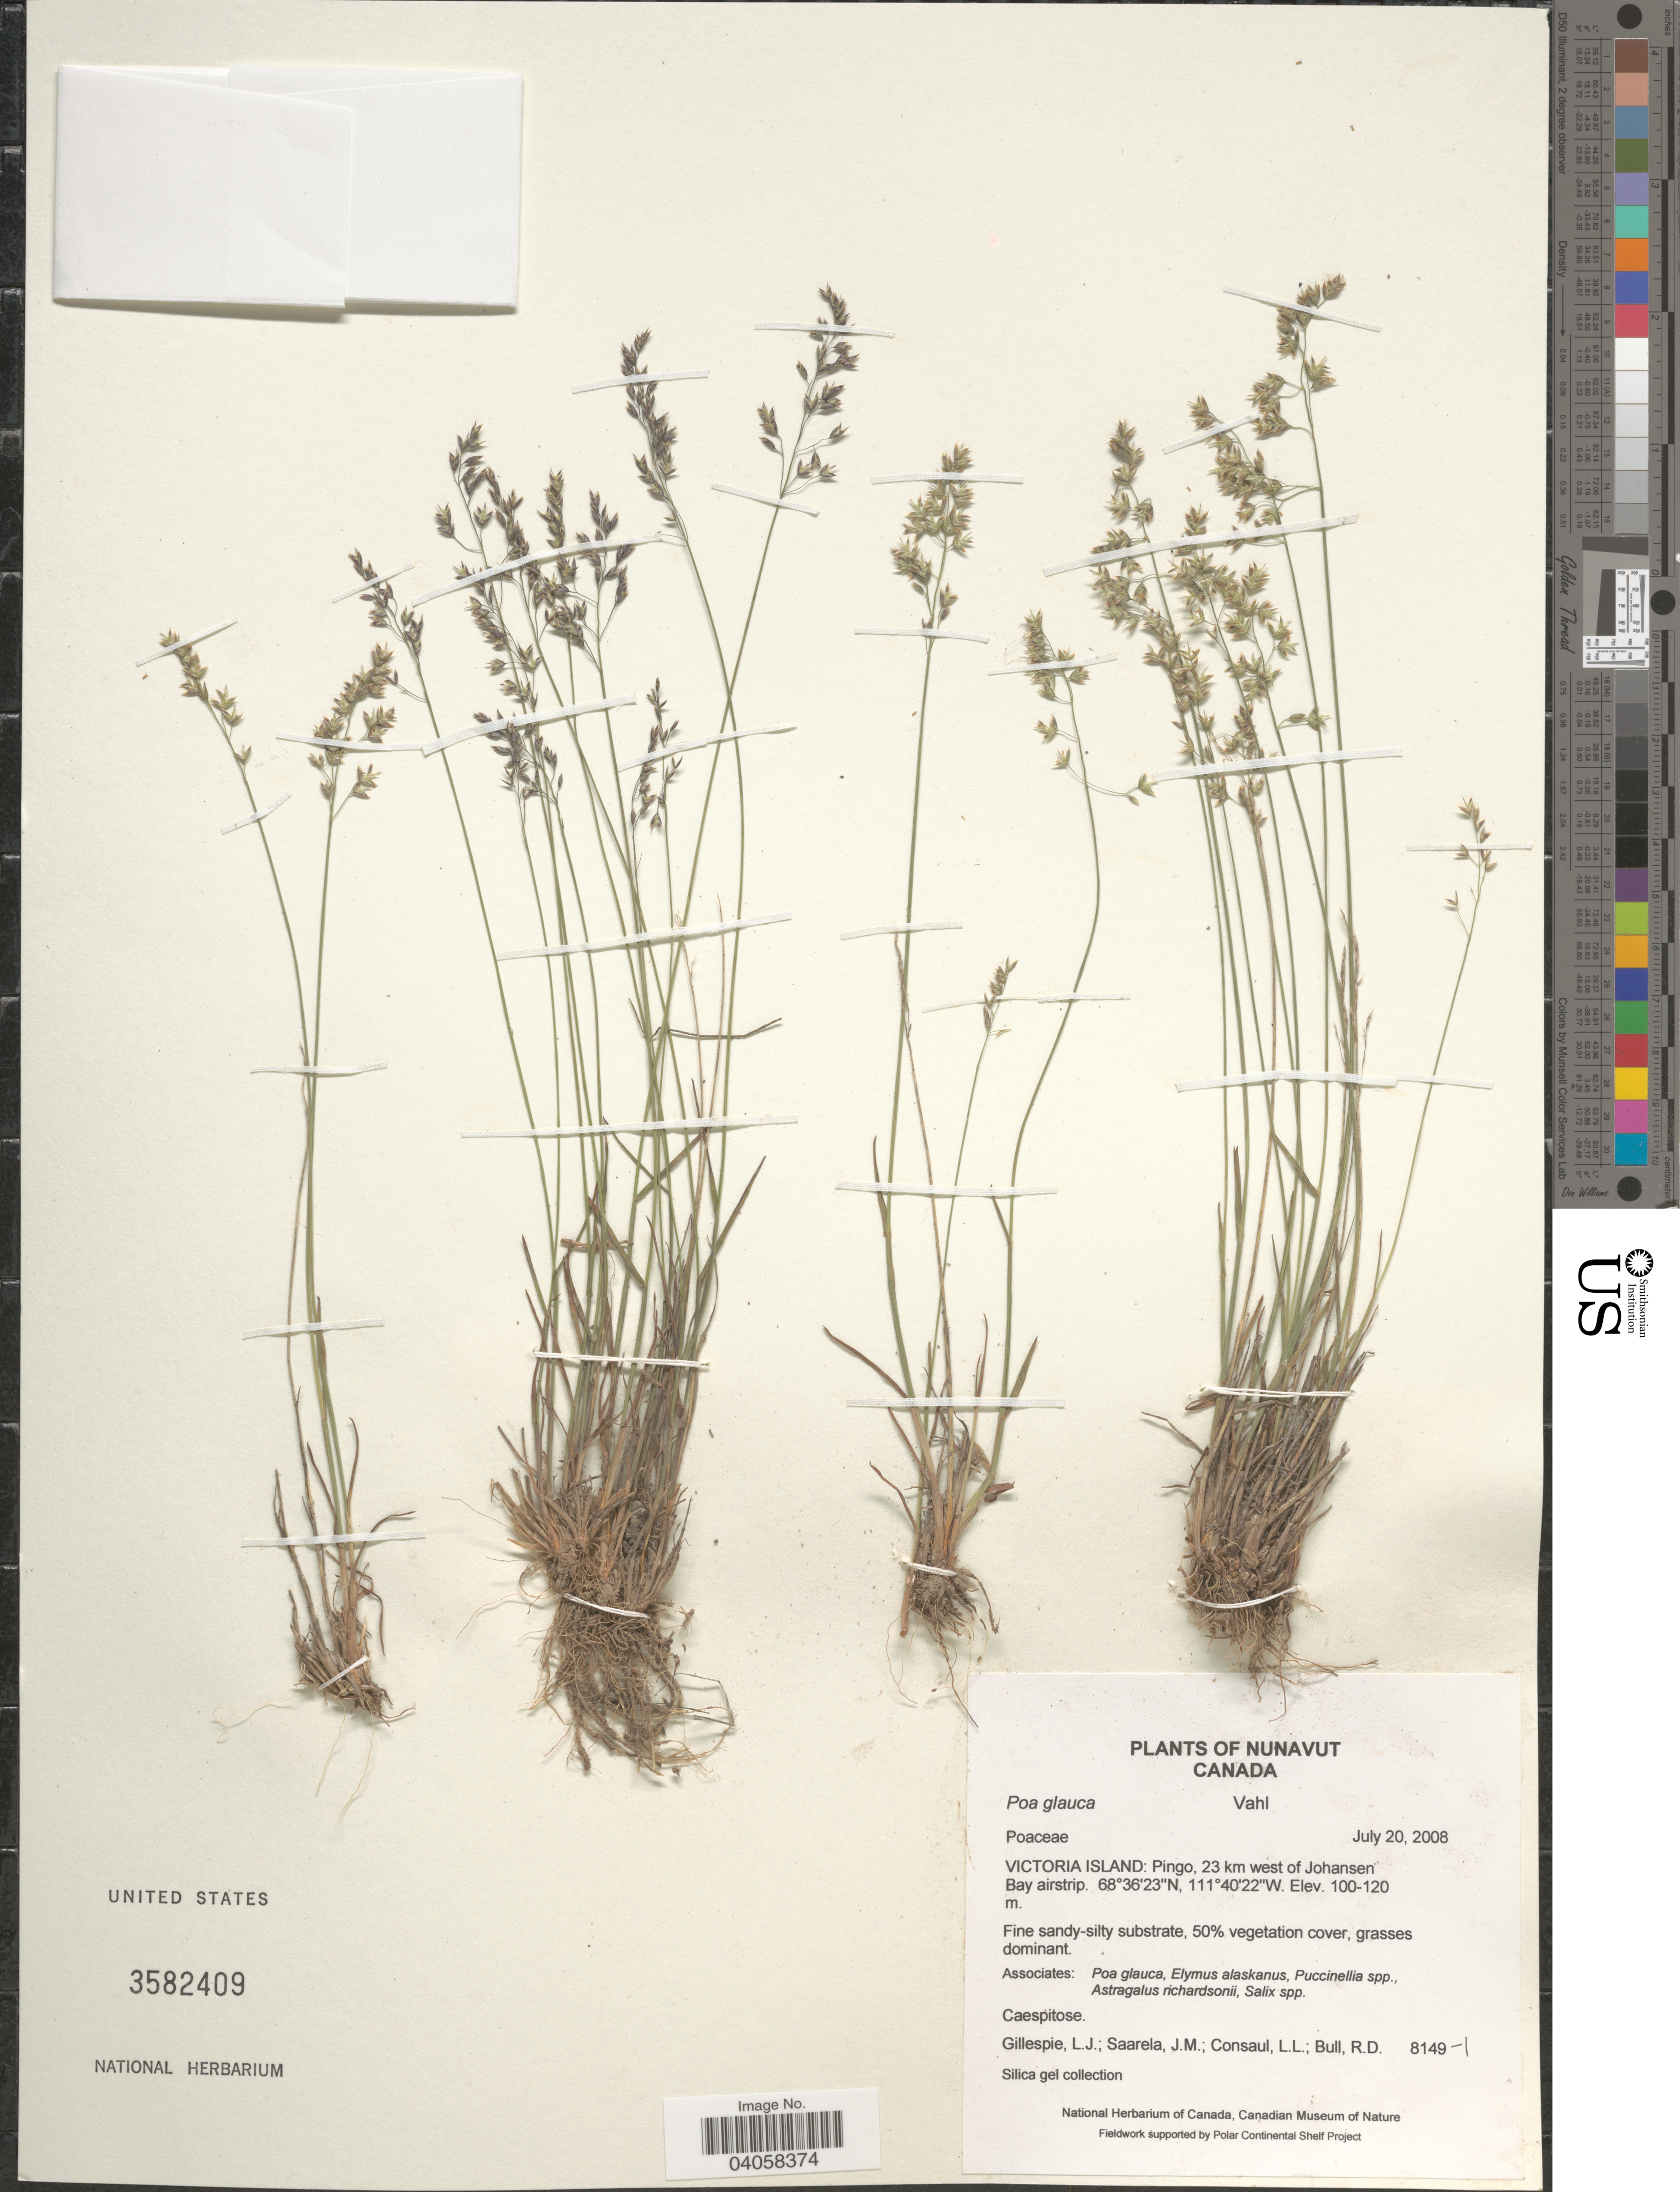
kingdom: Plantae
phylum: Tracheophyta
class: Liliopsida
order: Poales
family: Poaceae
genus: Poa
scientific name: Poa glauca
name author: Vahl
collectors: L. Gillespie, J. Saarela, L. Consaul & R. Bull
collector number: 8149-1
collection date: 2008-07-20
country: Canada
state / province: Nunavut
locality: Victoria Island: Pingo, 23 km west of Johansen Bay airstrip.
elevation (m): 100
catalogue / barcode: US 3582409